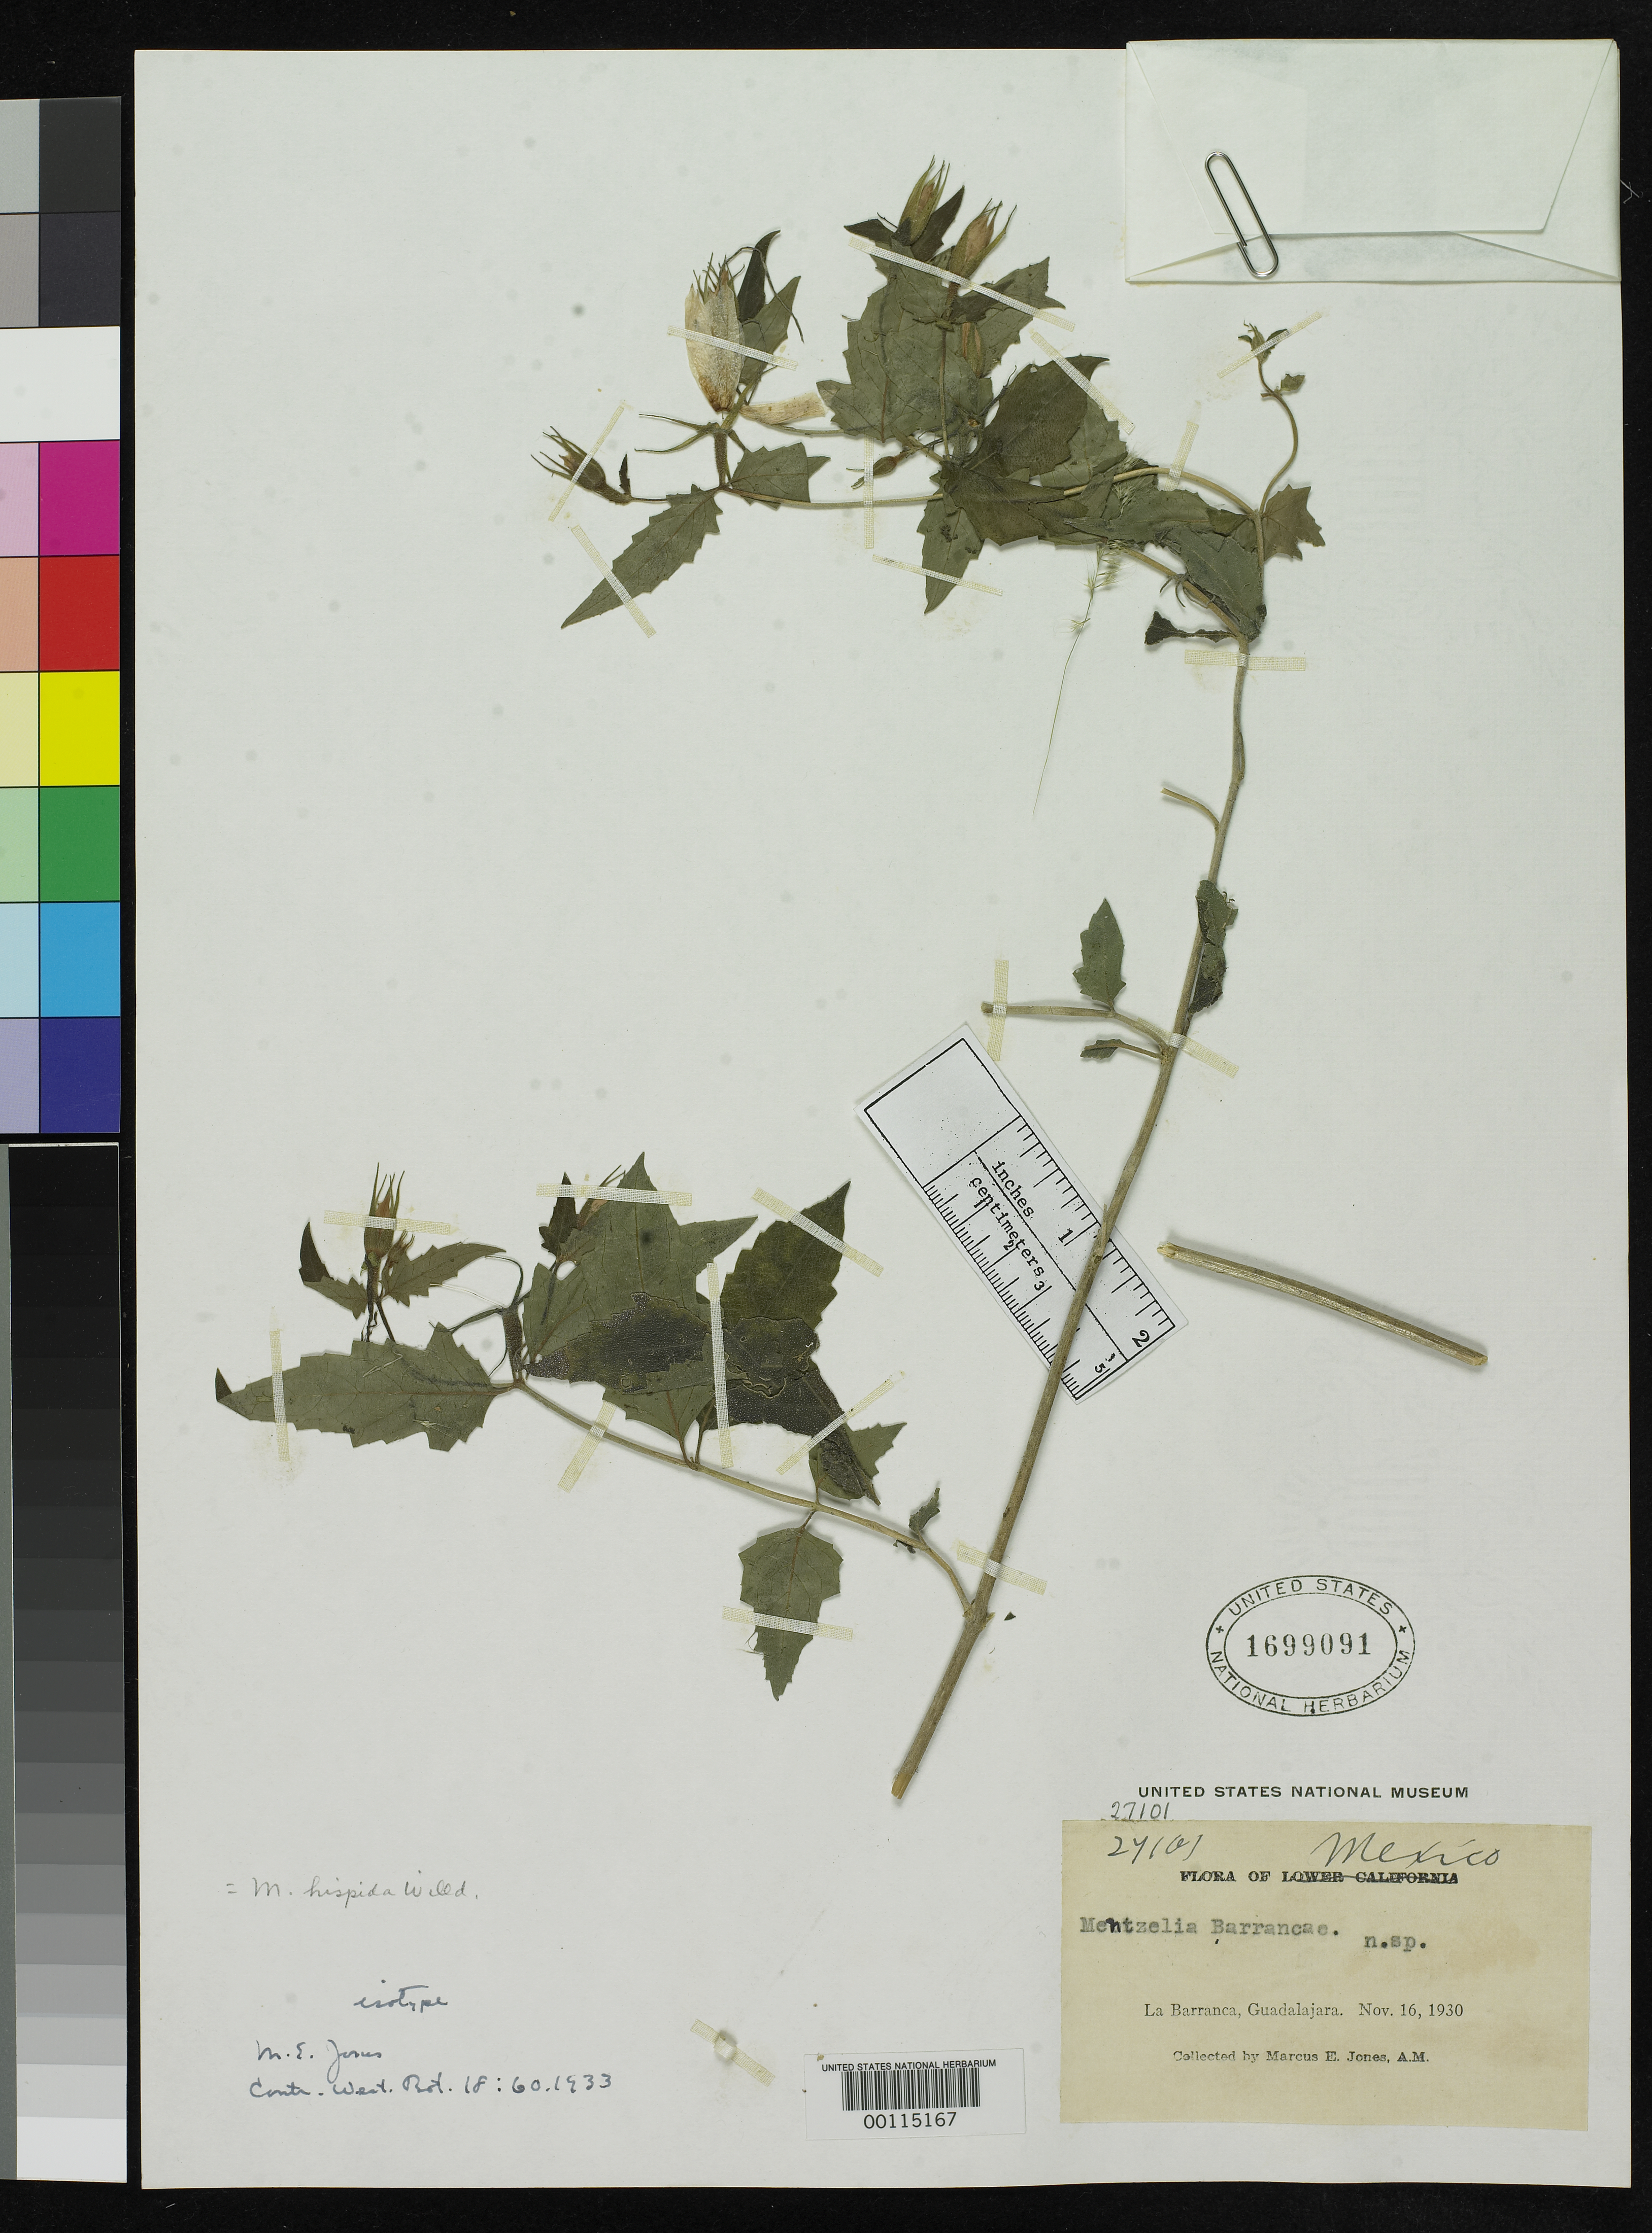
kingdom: Plantae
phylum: Tracheophyta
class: Magnoliopsida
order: Cornales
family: Loasaceae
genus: Mentzelia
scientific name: Mentzelia barrancae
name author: M.E. Jones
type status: Isotype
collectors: M. E. Jones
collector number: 24101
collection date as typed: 16 Nov 1930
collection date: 1930-11-16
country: Mexico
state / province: Jalisco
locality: La Barranca, Guadalajara.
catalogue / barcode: US 1699091